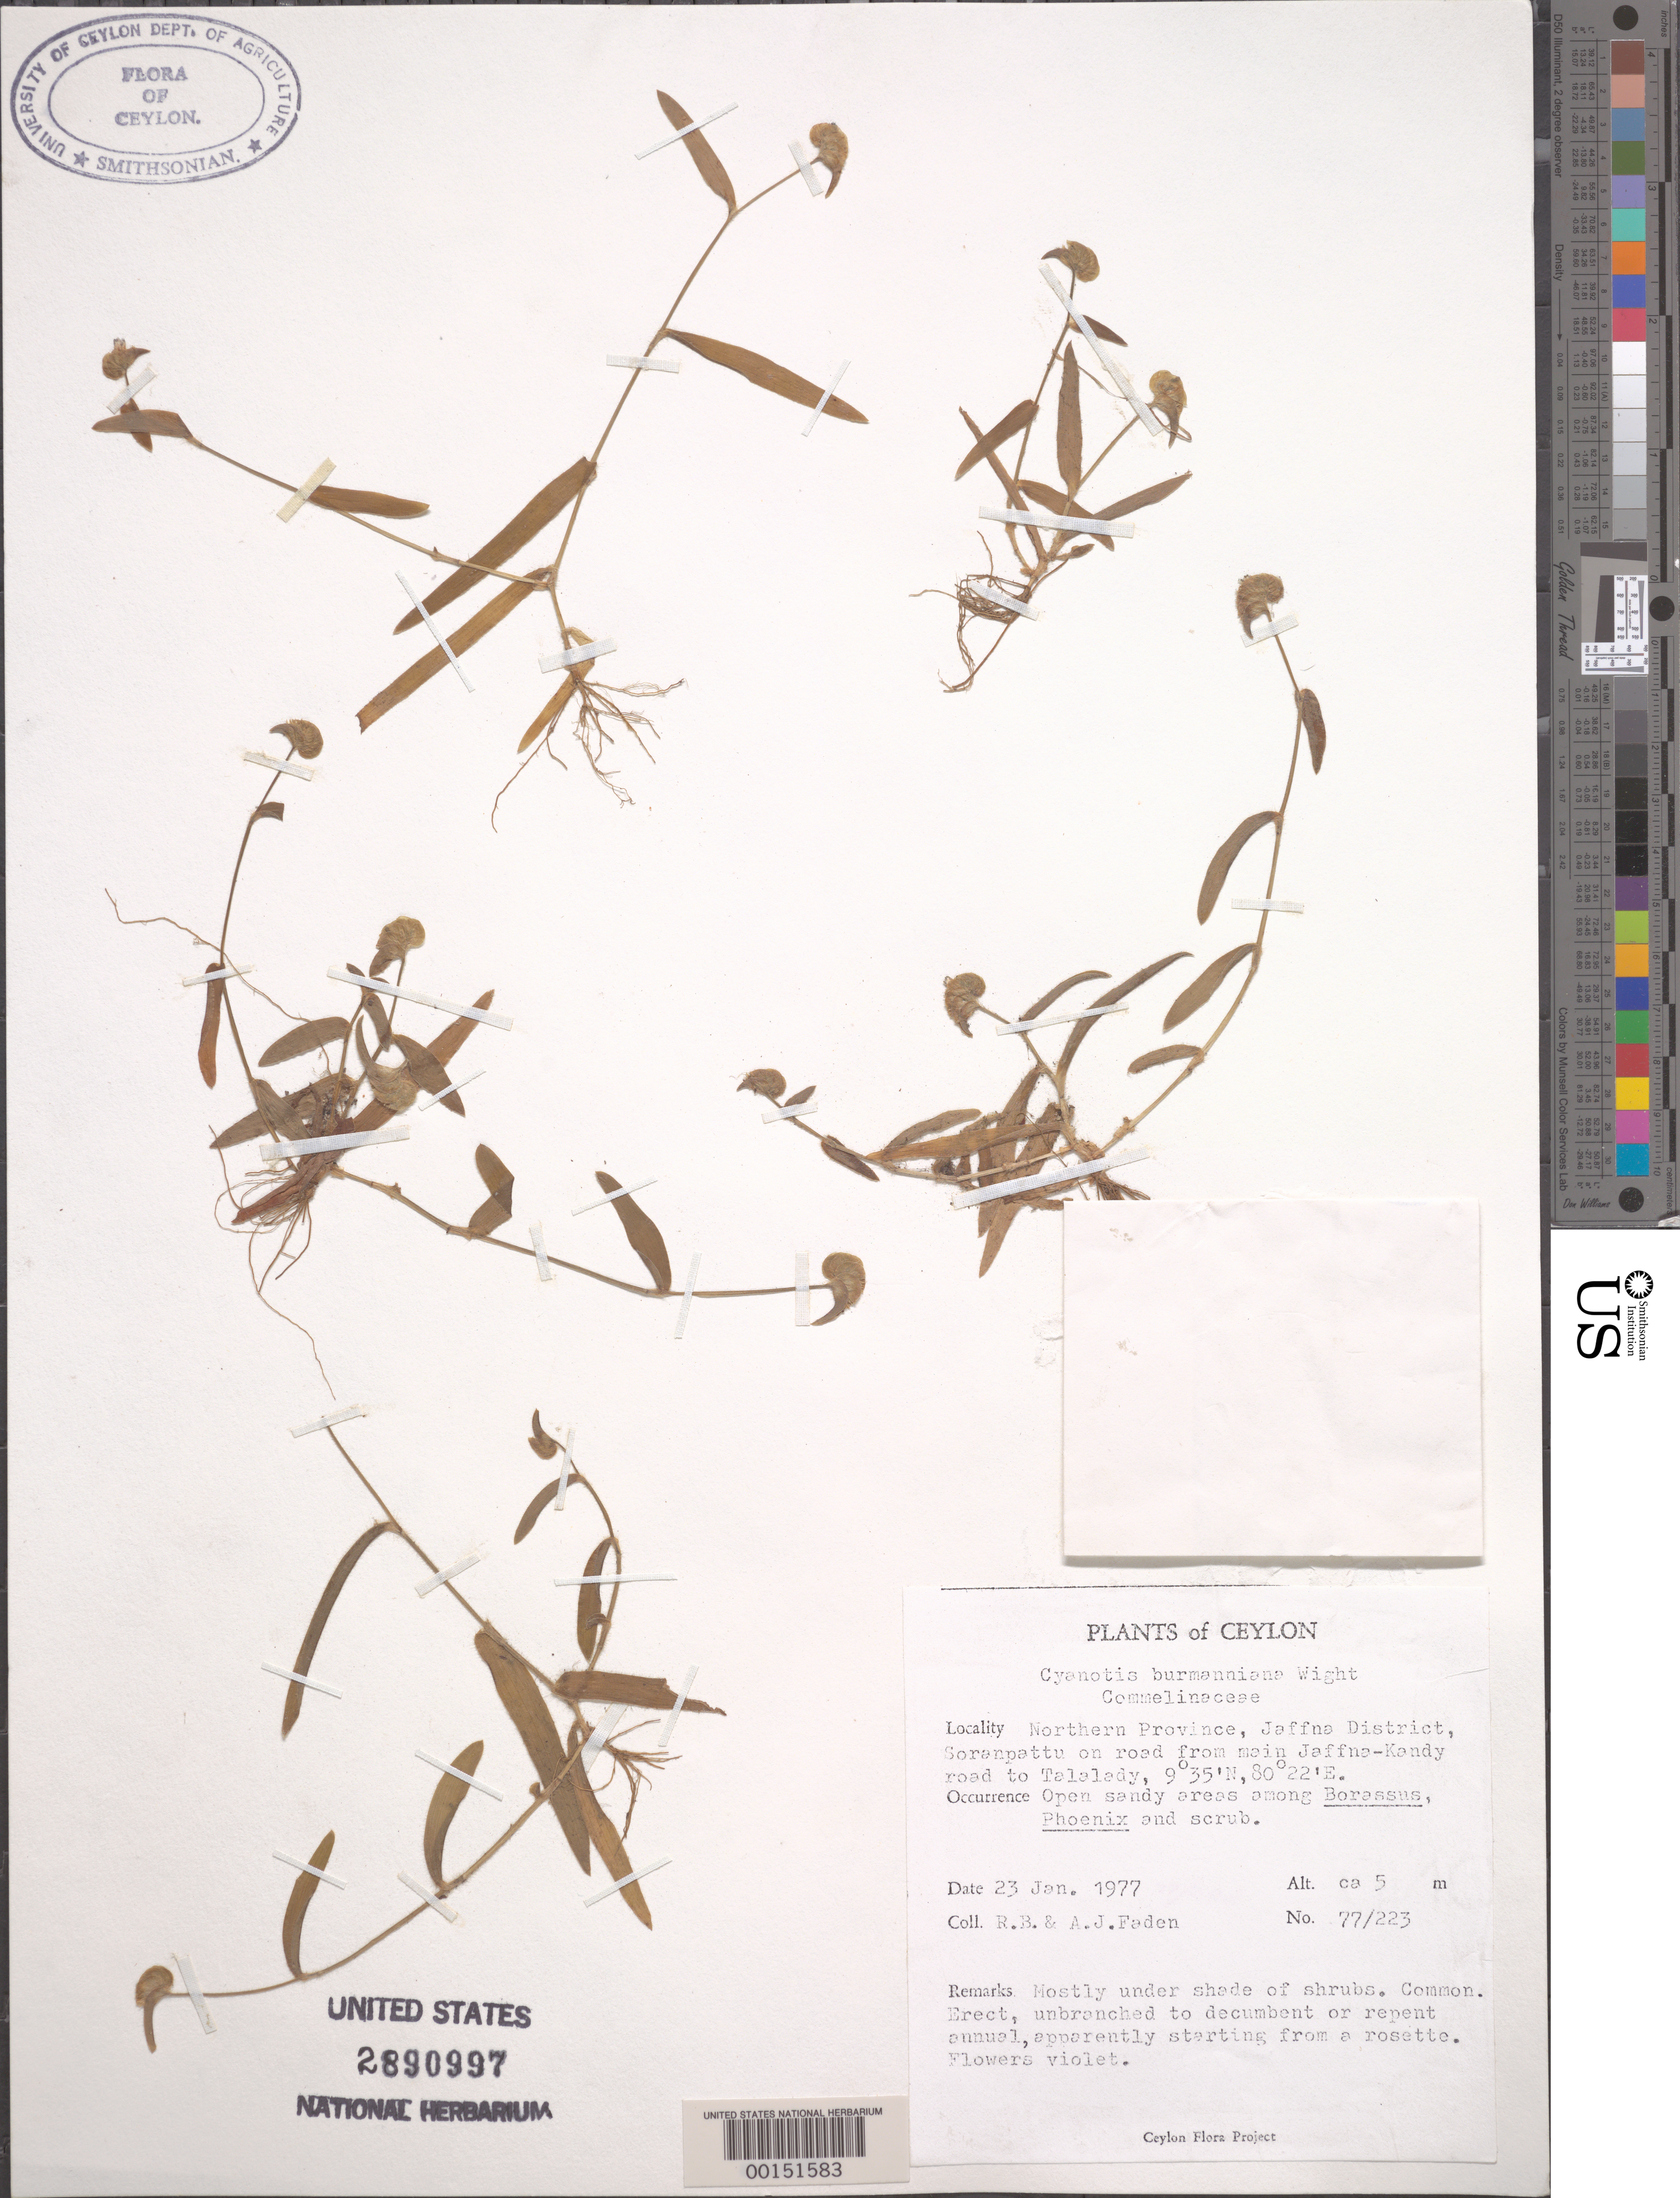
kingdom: Plantae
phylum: Tracheophyta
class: Liliopsida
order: Commelinales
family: Commelinaceae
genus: Cyanotis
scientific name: Cyanotis burmanniana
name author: Wight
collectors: R. B. Faden & A. J. Faden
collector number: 77/223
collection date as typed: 23 Jan 1977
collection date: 1977-01-23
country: Sri Lanka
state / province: Northern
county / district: Jaffna Dist.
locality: Soranpattu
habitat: Shaded sandy area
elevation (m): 5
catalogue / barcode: US 2890997